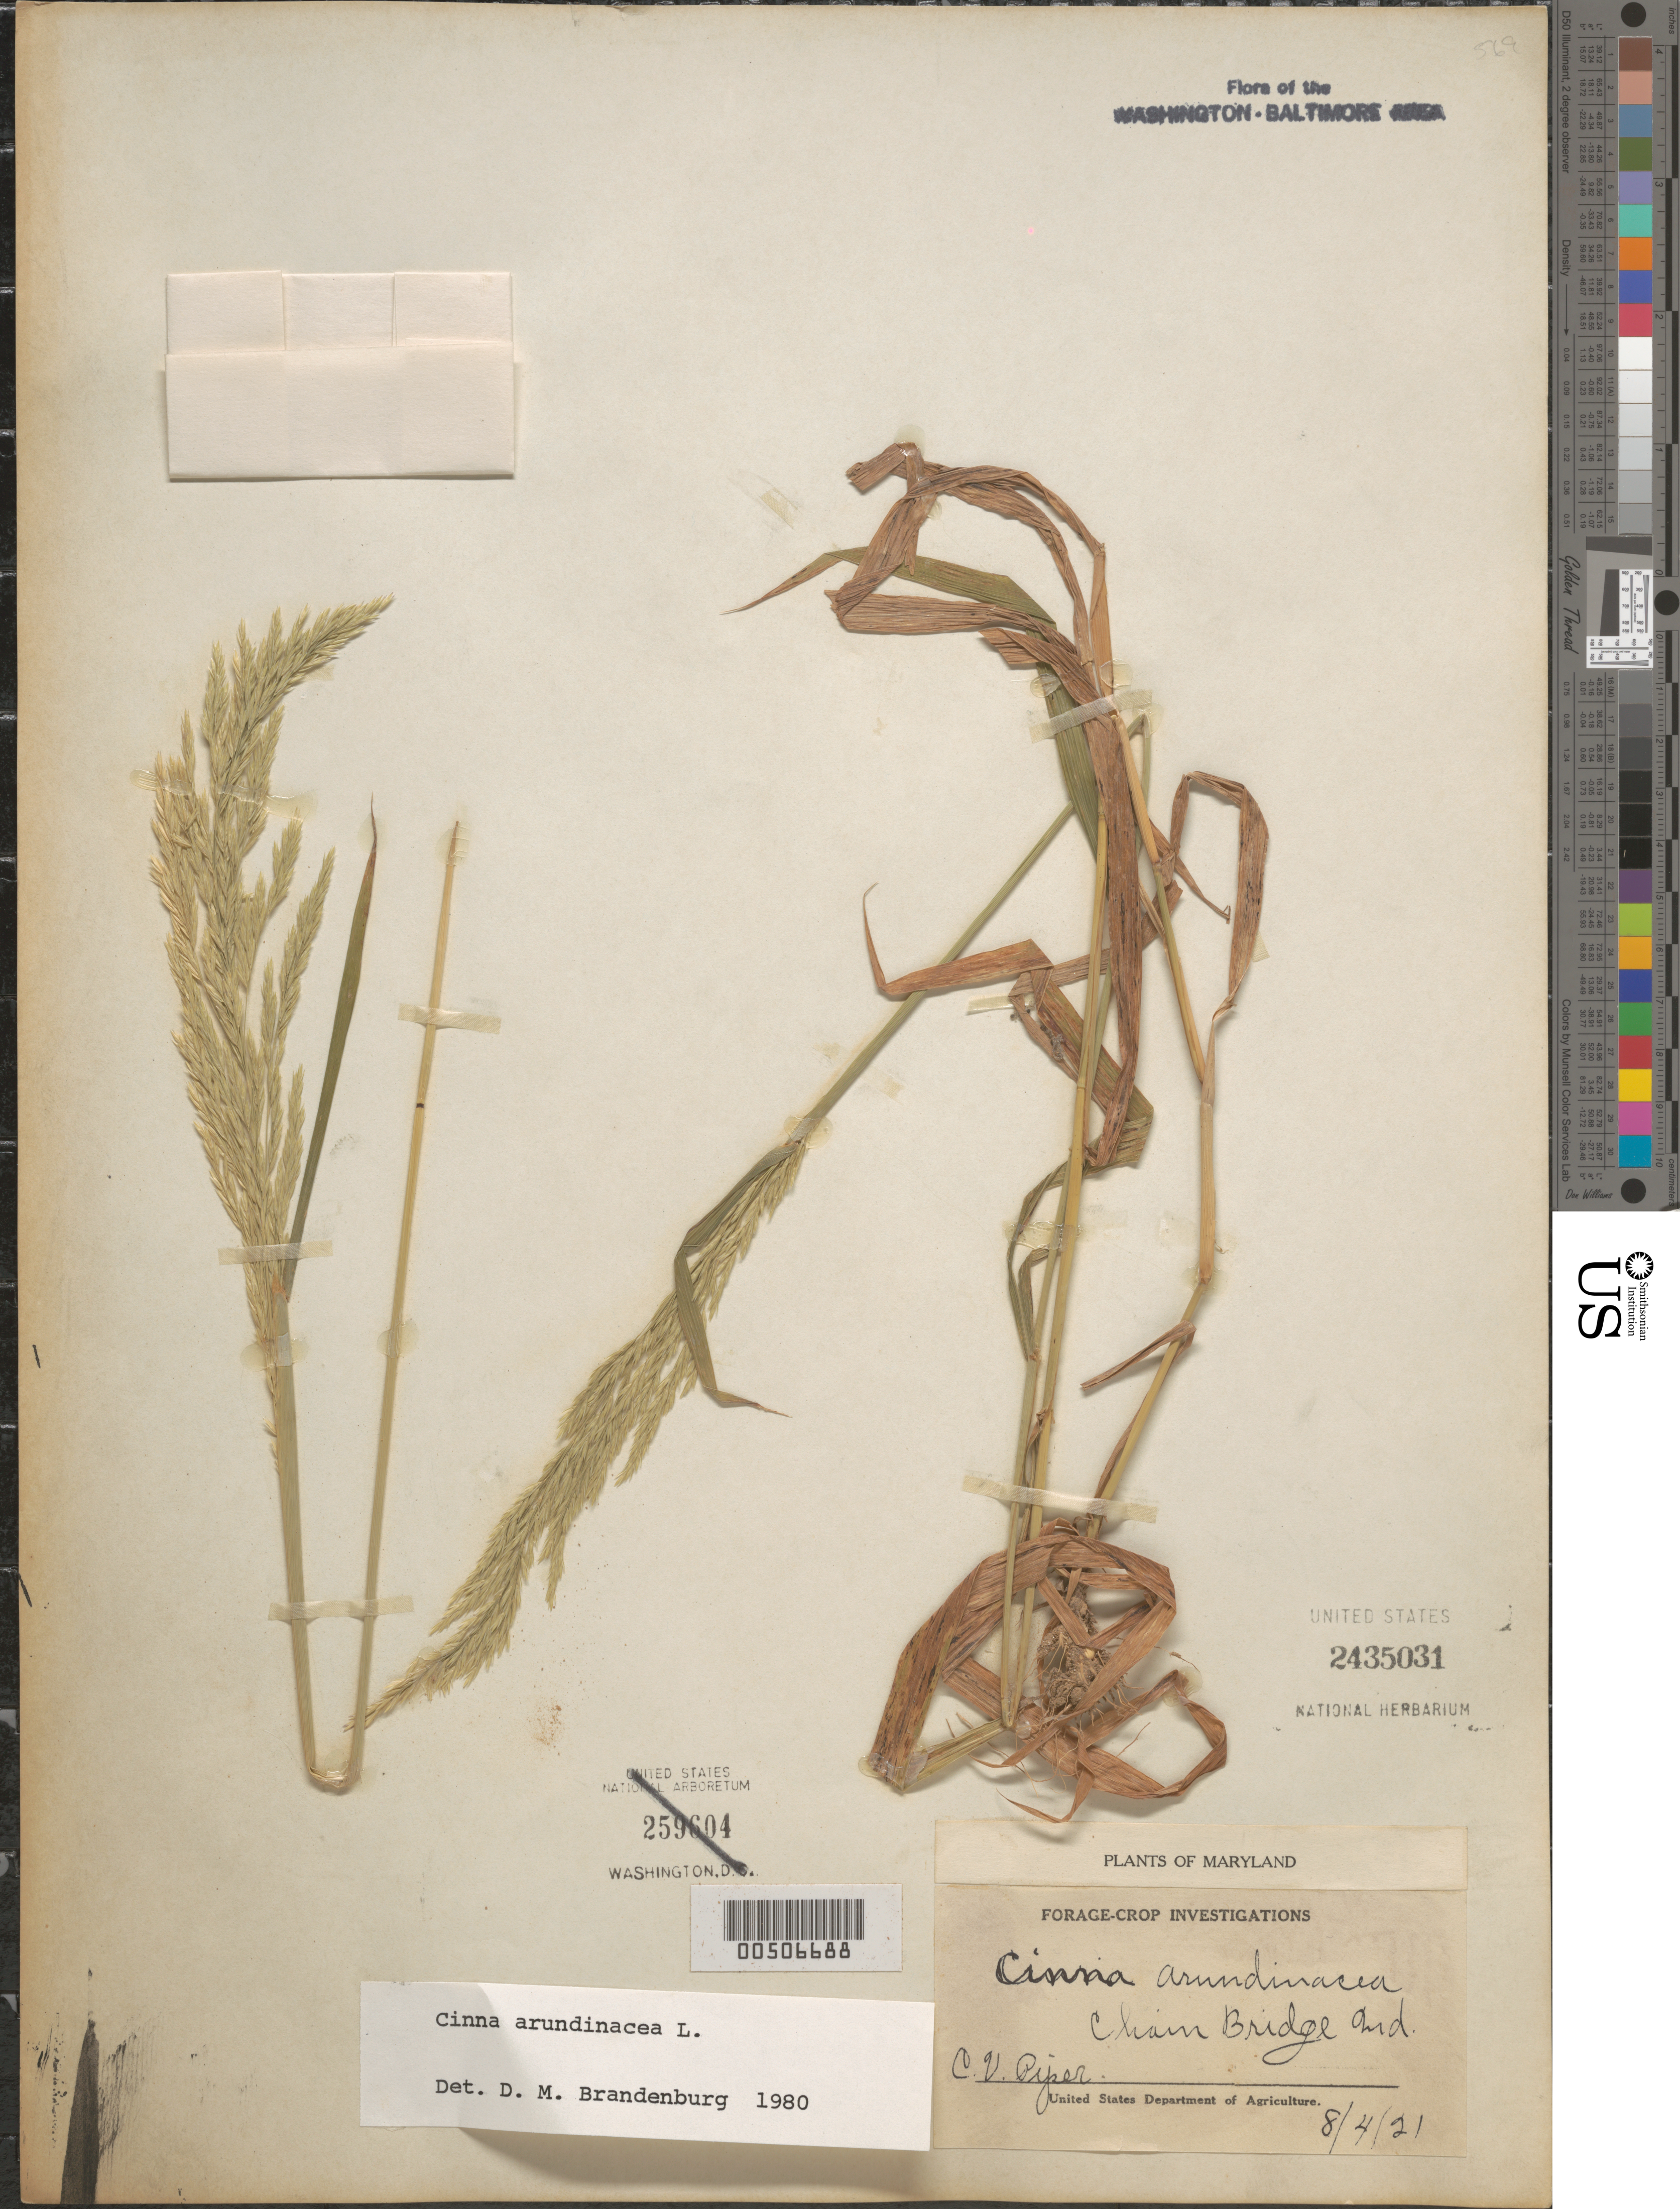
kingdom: Plantae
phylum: Tracheophyta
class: Liliopsida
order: Poales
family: Poaceae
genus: Cinna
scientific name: Cinna arundinacea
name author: L.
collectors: C. V. Piper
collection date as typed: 08 Apr 1921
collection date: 1921-04-08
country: United States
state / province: Maryland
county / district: Montgomery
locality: Chain Bridge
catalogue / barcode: US 2435031